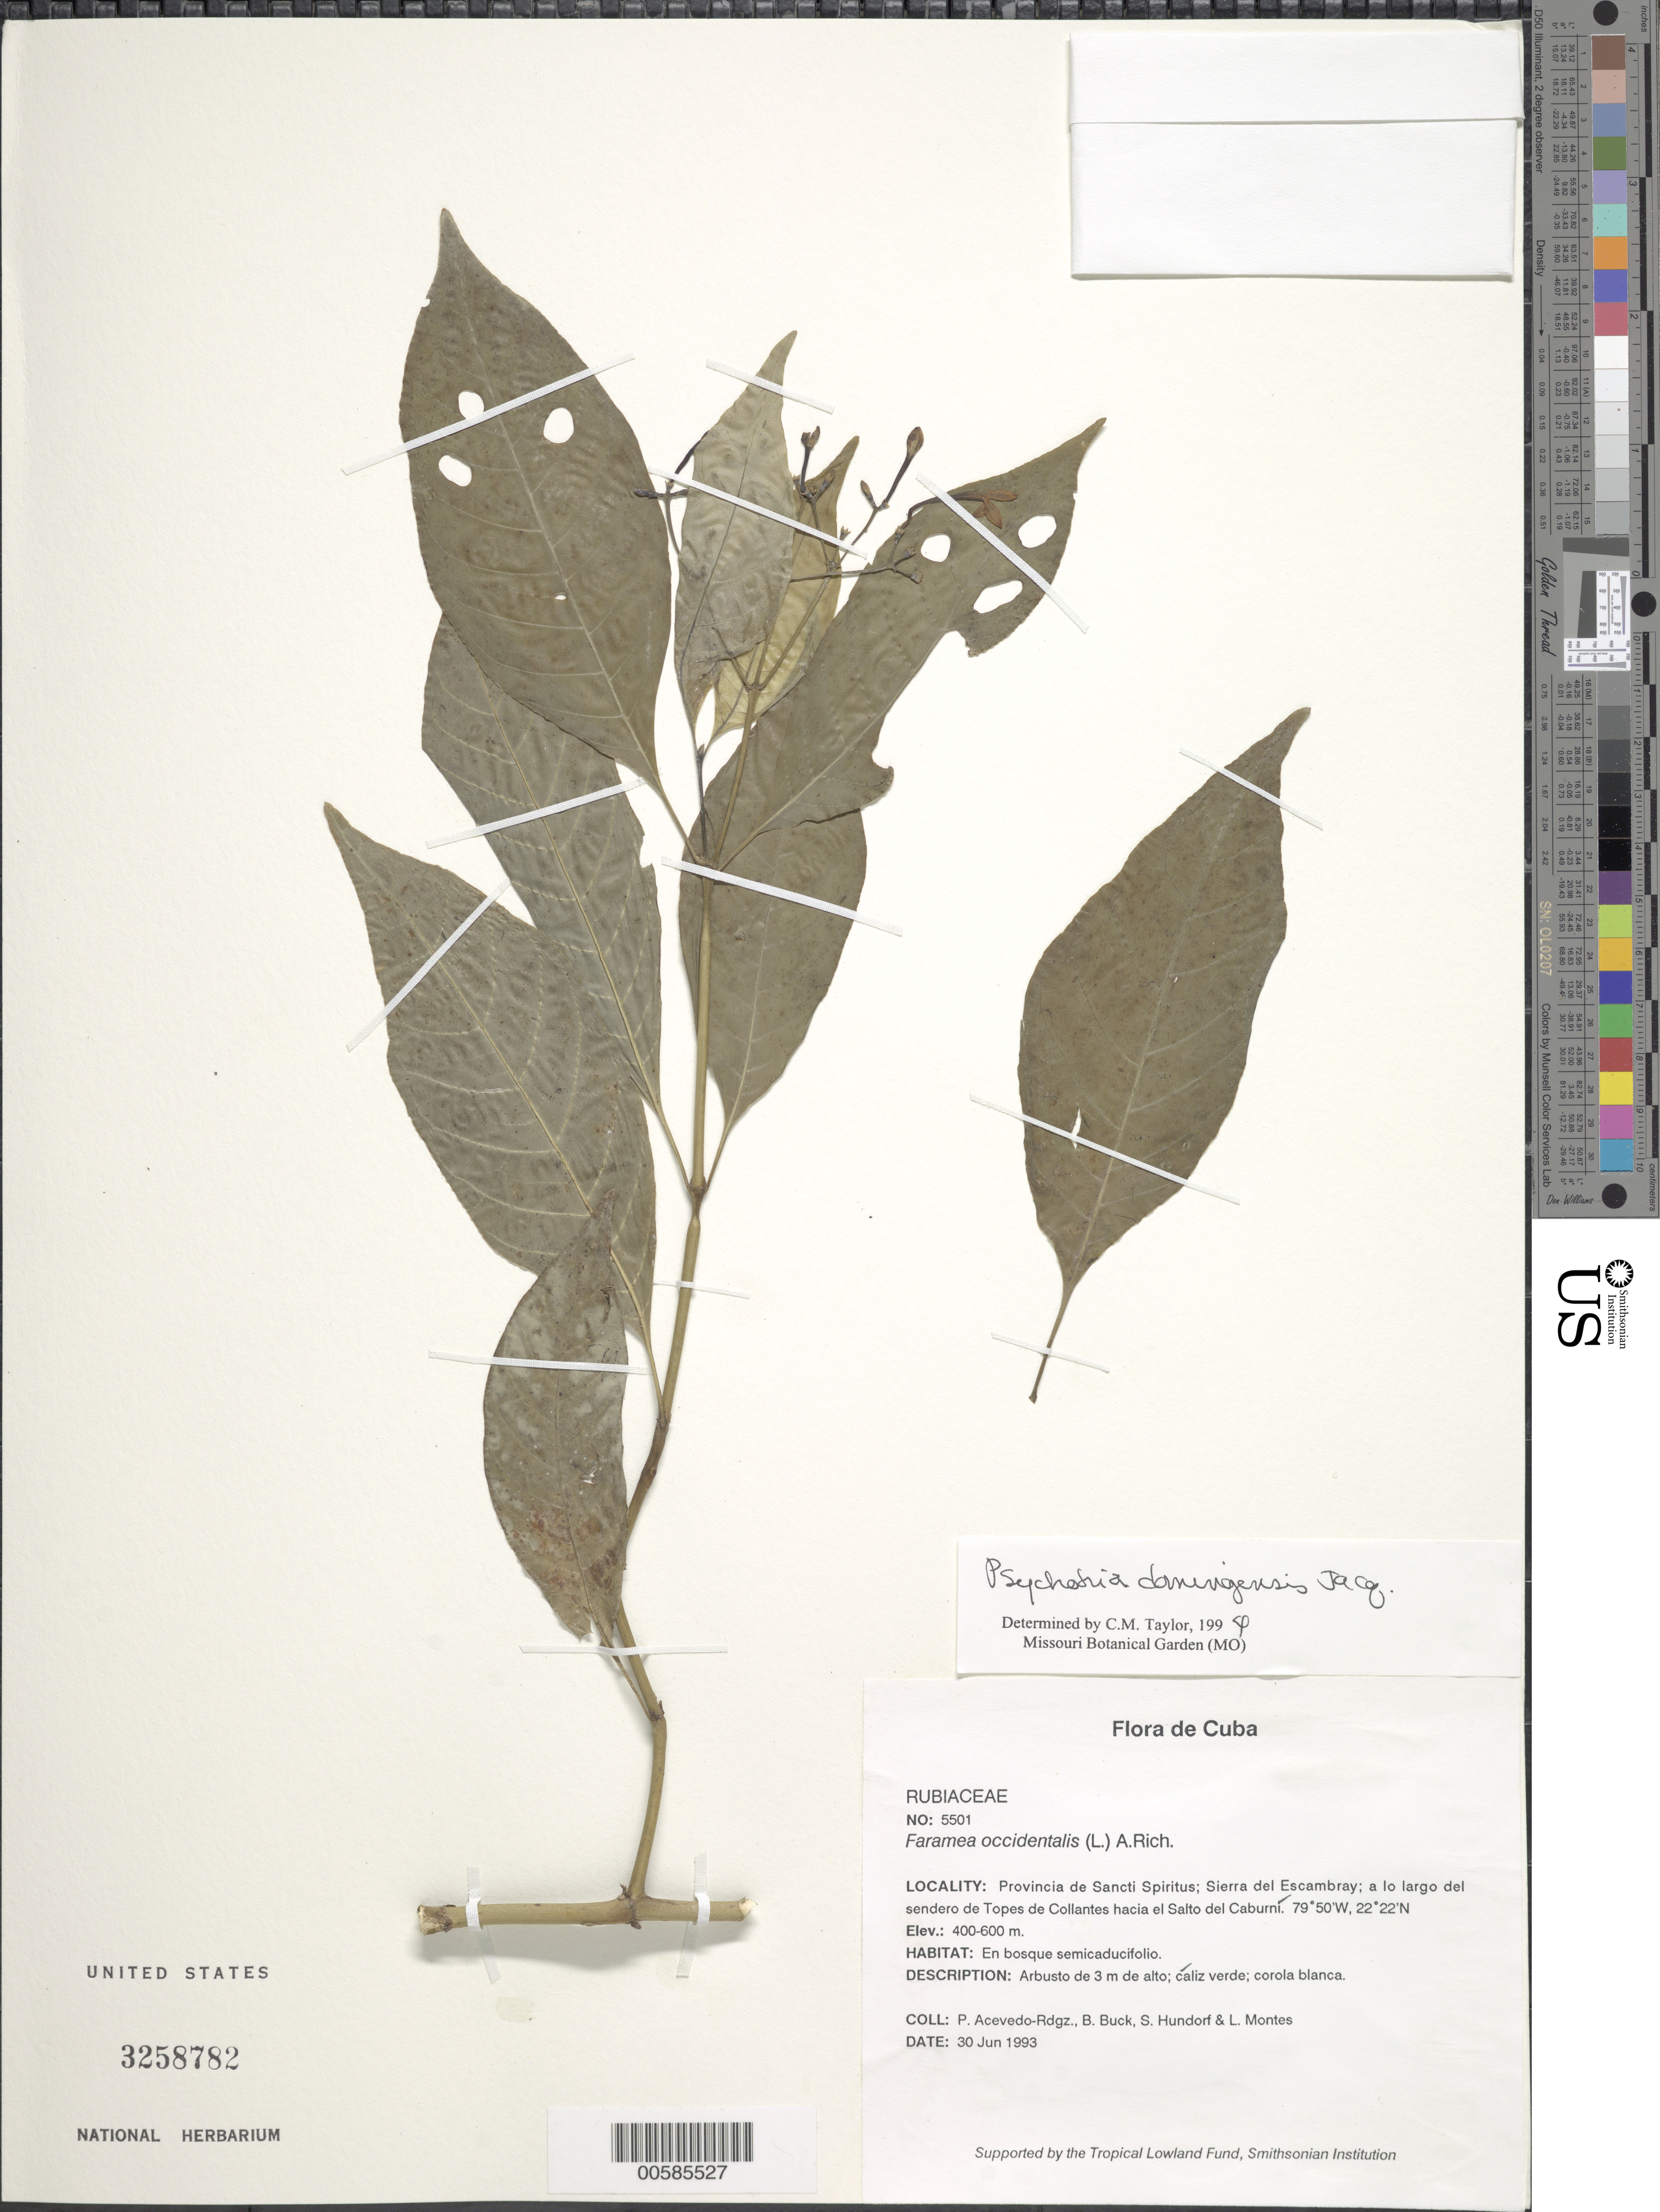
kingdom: Plantae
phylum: Tracheophyta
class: Magnoliopsida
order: Gentianales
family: Rubiaceae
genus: Psychotria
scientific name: Psychotria domingensis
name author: Jacq.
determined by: Taylor, Charlotte M.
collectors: P. Acevedo-Rodr., B. Buck, S. Hundorf & L. Montes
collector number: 5501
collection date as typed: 30 Jun 1993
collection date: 1993-06-30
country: Cuba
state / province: Sancti Spiritus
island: Cuba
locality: Sierra del Escambray; a lo largo del sendero de Topes de Collantes hacia el Salto del Caburni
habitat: En bosque semicaducifolio.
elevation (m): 400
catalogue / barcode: US 3258782